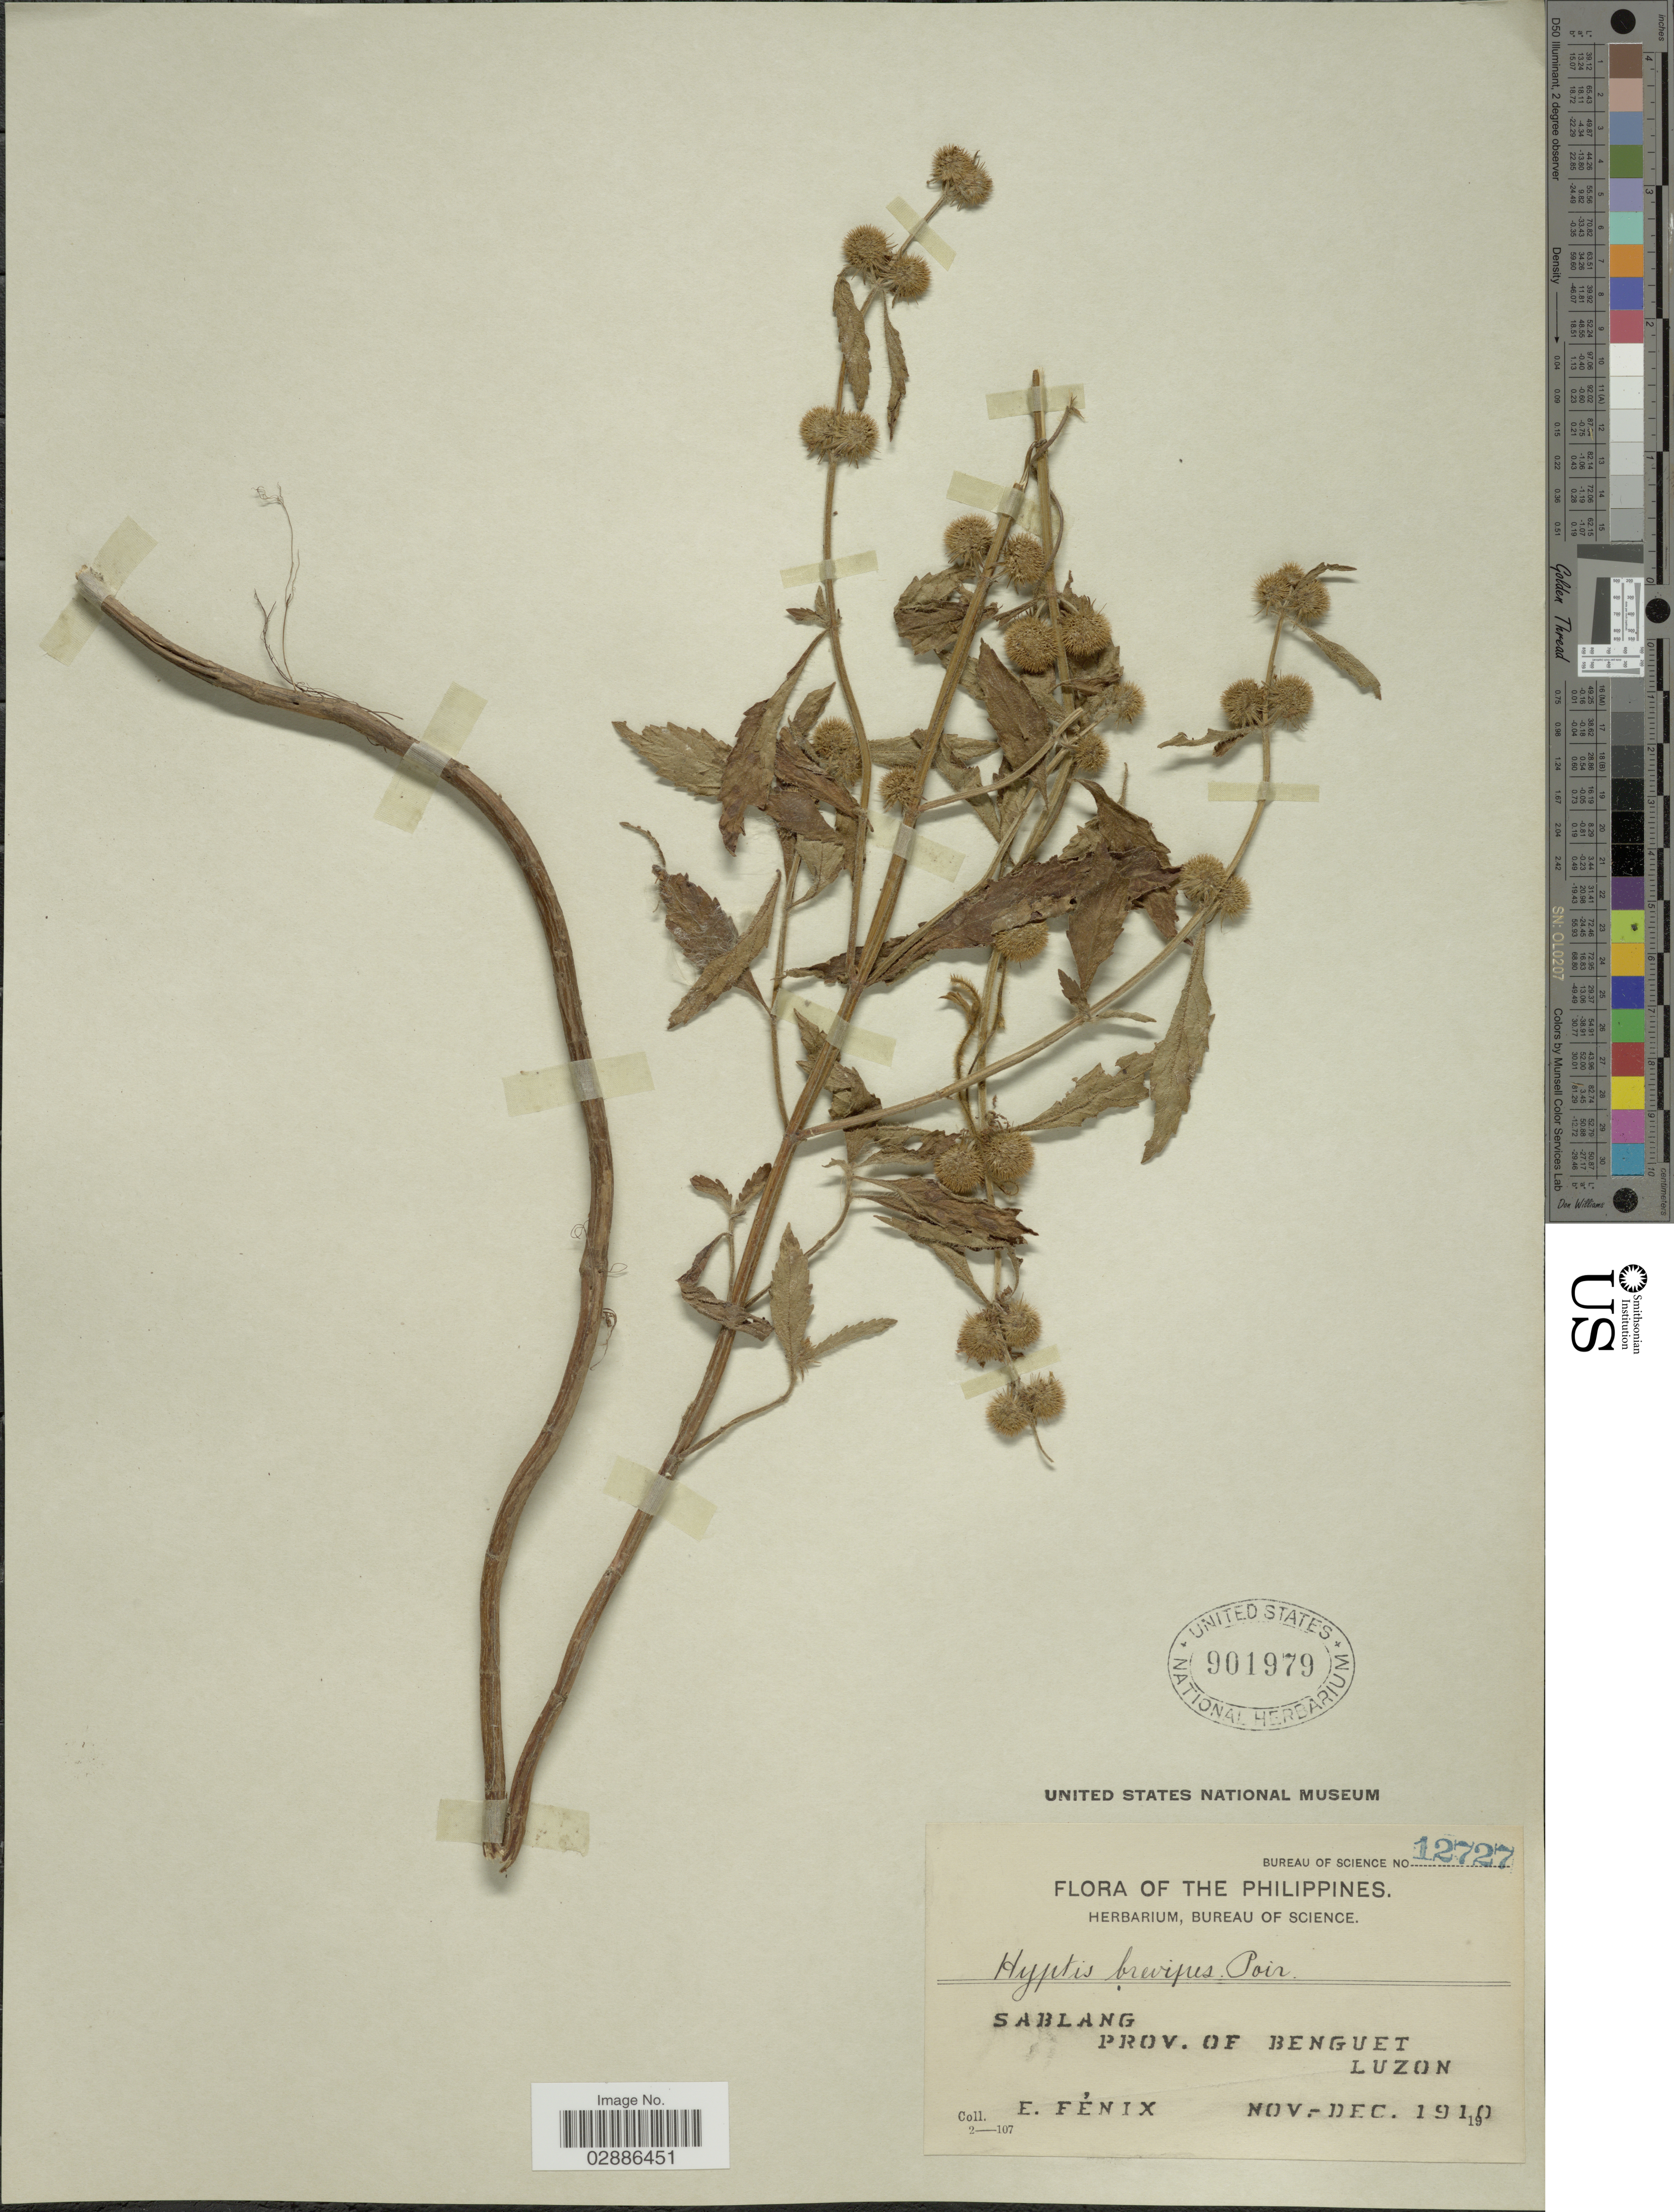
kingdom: Plantae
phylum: Tracheophyta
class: Magnoliopsida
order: Lamiales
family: Lamiaceae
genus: Hyptis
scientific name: Hyptis sp.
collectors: E. Fénix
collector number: Bureau of Science 12727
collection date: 1910-11/1910-12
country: Philippines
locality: Sablang, Prov. of Benguet, Luzon.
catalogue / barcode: US 901979